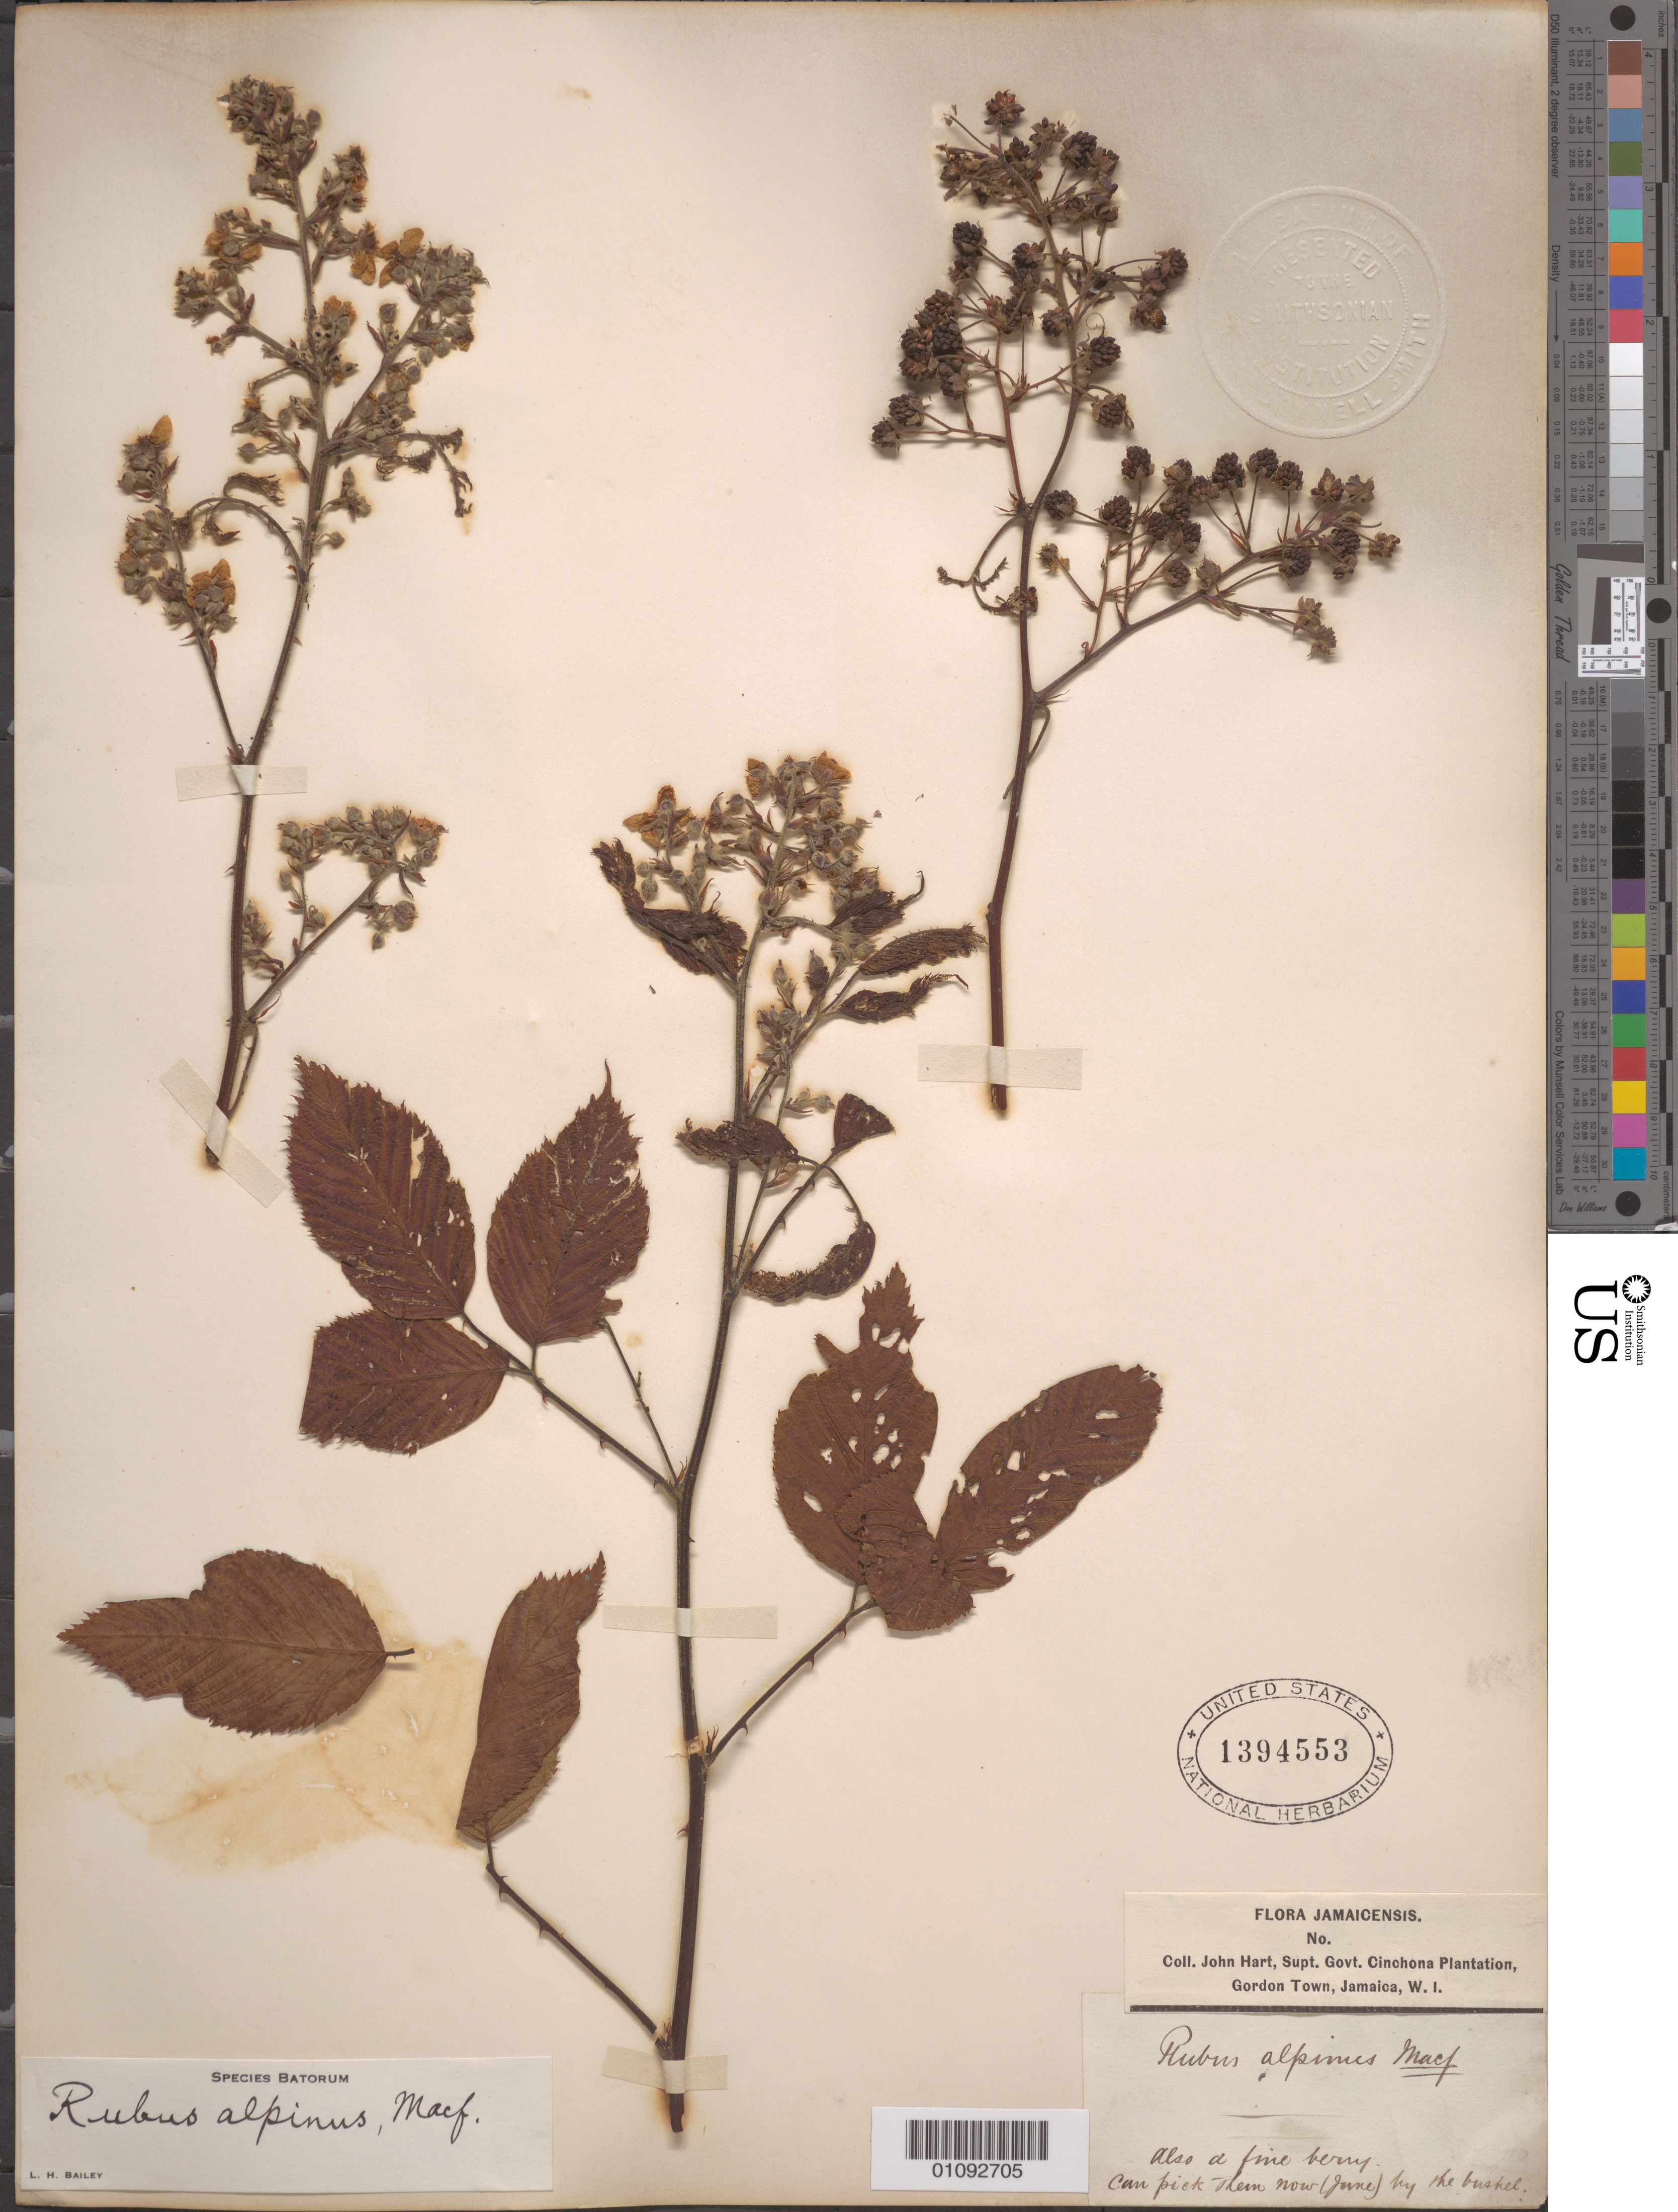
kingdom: Plantae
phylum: Tracheophyta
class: Magnoliopsida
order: Rosales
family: Rosaceae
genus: Rubus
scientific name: Rubus alpinus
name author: Macfad. ex Griseb.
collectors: J. Hart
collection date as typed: Jun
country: Jamaica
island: Jamaica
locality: Cinchona Plantation, Gordon Town.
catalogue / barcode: US 1394553